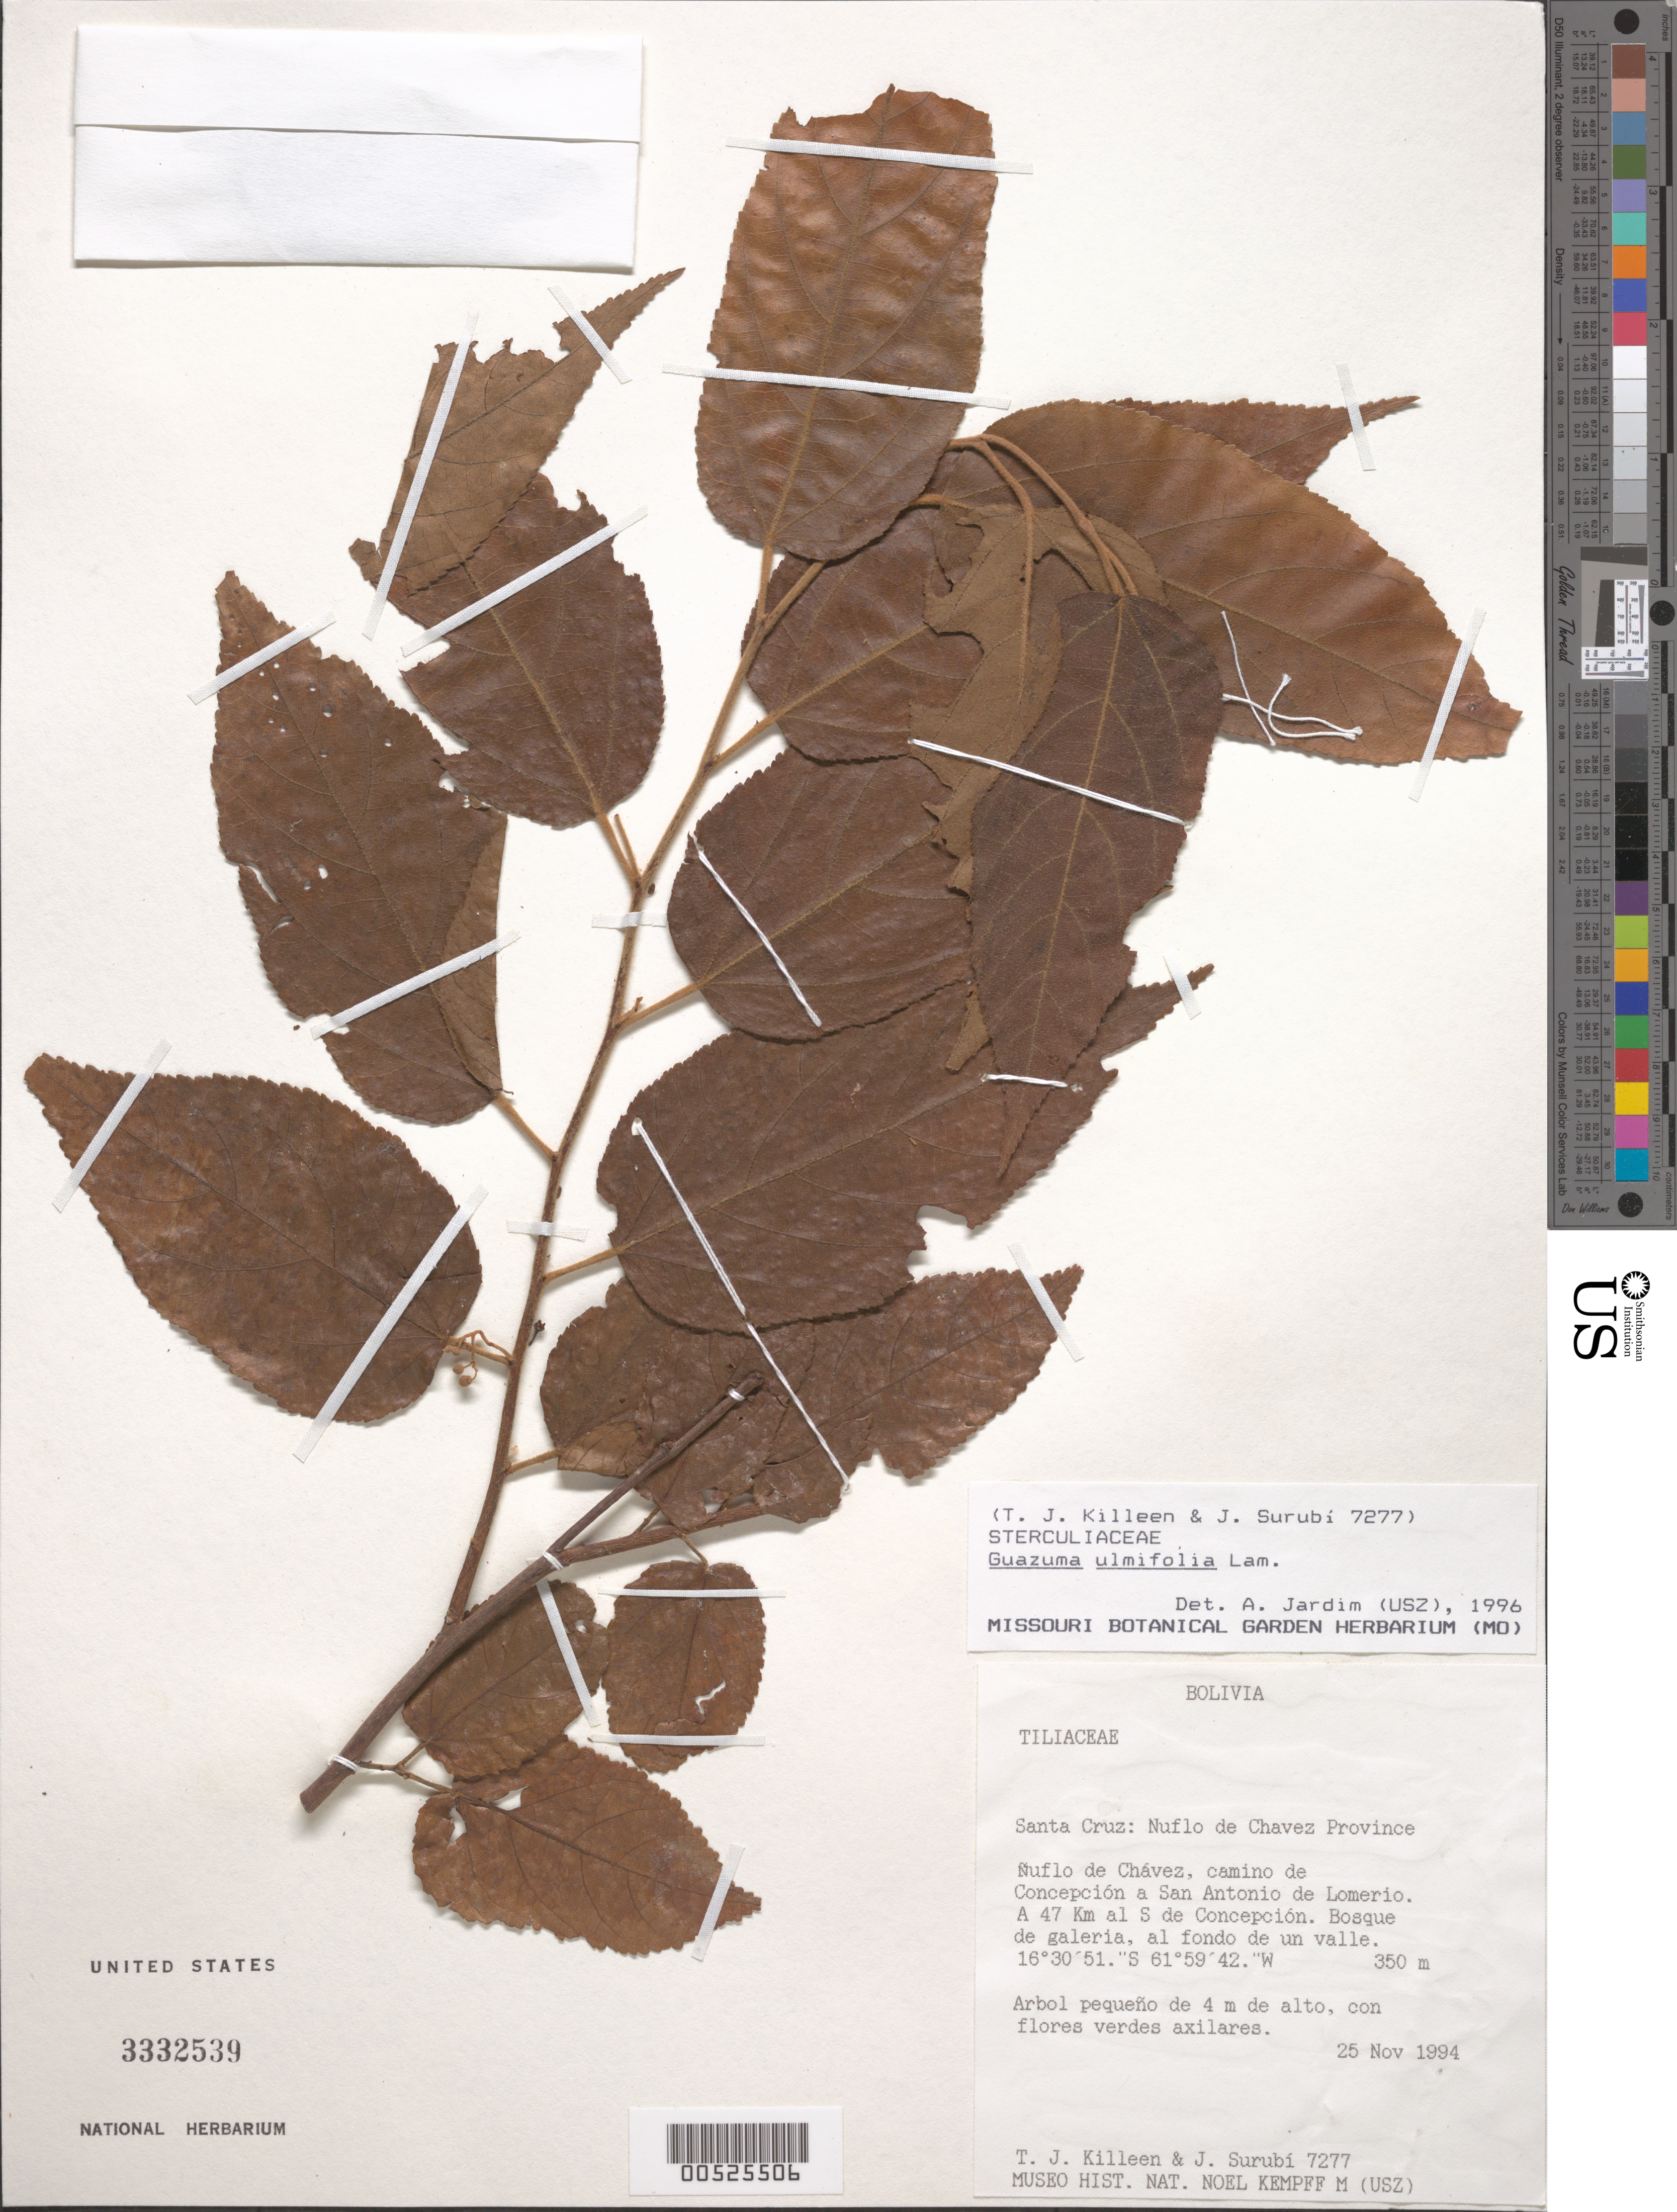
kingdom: Plantae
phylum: Tracheophyta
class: Magnoliopsida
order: Malvales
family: Malvaceae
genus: Guazuma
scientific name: Guazuma ulmifolia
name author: Lam.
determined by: Jardim, A.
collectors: T. Killeen & J. Surubí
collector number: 7277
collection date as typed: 25 Nov 1994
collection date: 1994-11-25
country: Bolivia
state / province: Santa Cruz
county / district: Ñuflo de Chávez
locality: Ñuflo de Chávez, Camino de Concepción a San Antonia de Lomerio. A 47 km a S de Concepción.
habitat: Bosque de galeria, al fondo de un valle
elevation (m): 350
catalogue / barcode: US 3332539